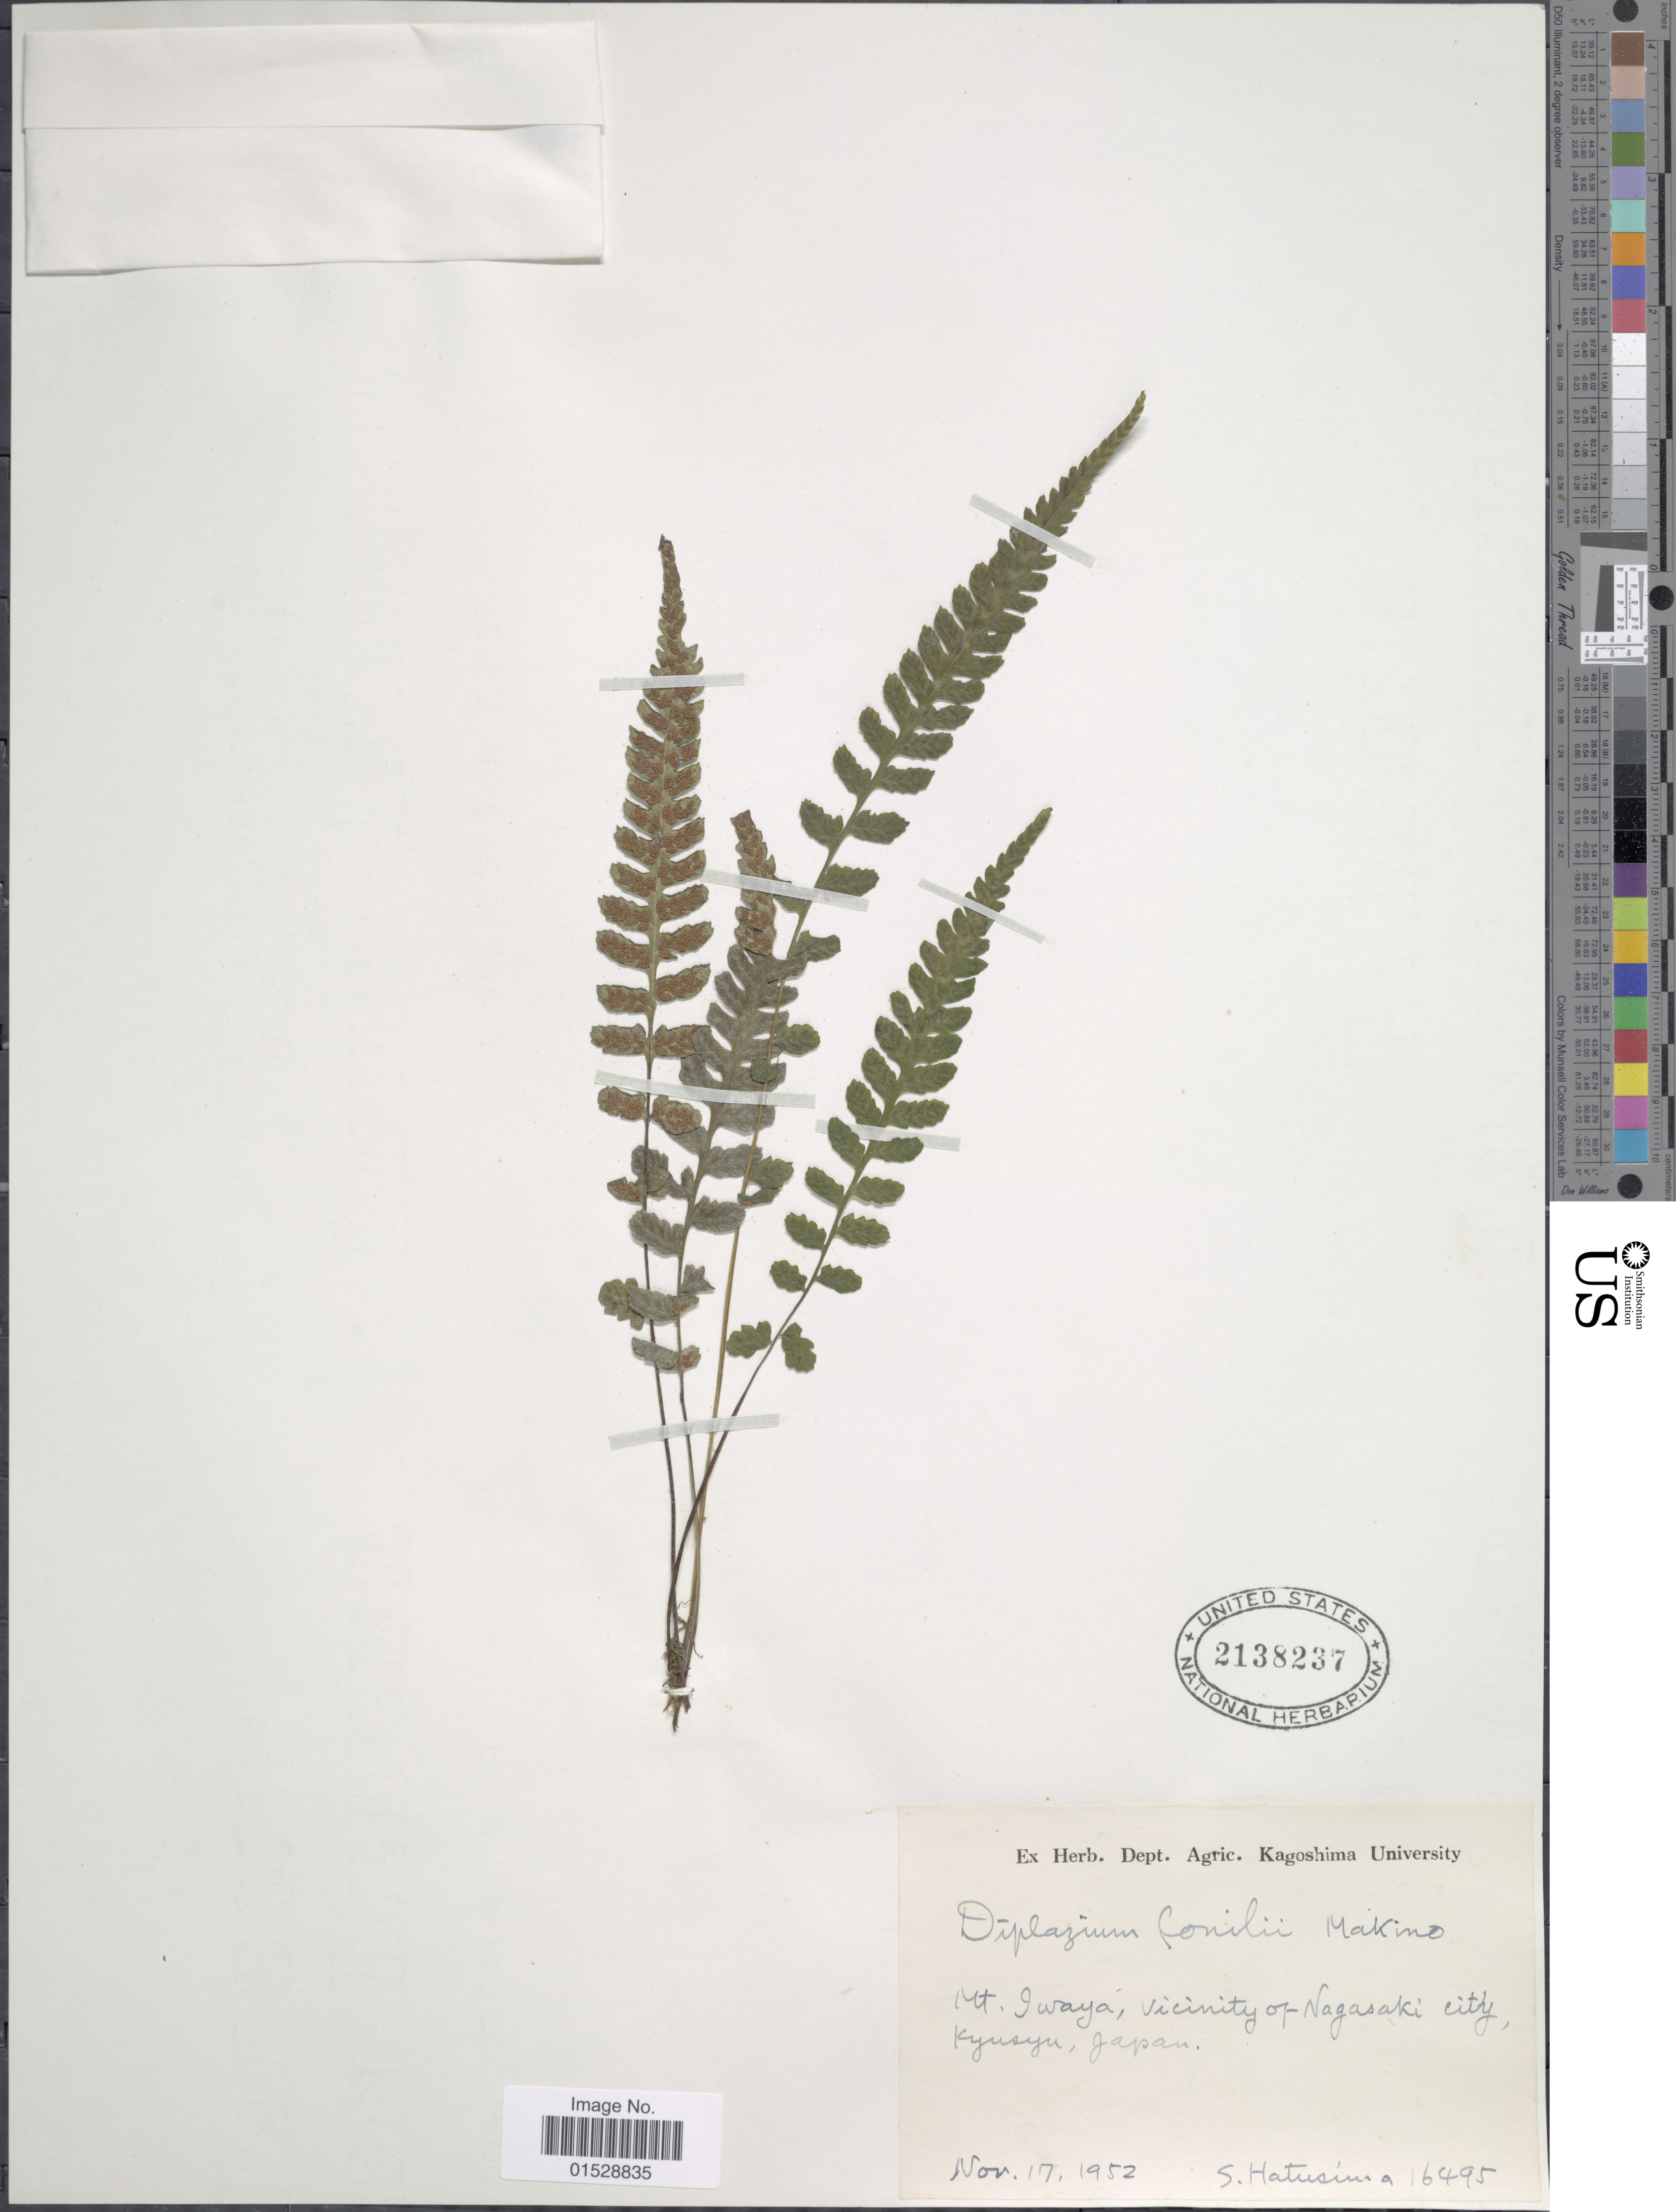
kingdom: Plantae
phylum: Tracheophyta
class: Polypodiopsida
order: Polypodiales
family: Athyriaceae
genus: Deparia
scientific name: Deparia conilii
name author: (Franch. & Sav.) M. Kato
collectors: S. Hatusima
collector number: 16495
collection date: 1952-11-17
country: Japan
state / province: Nagasaki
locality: Mt. Iwaya, vicinity of Nagasaki city, Kyusyu, Japan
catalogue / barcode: US 2138237